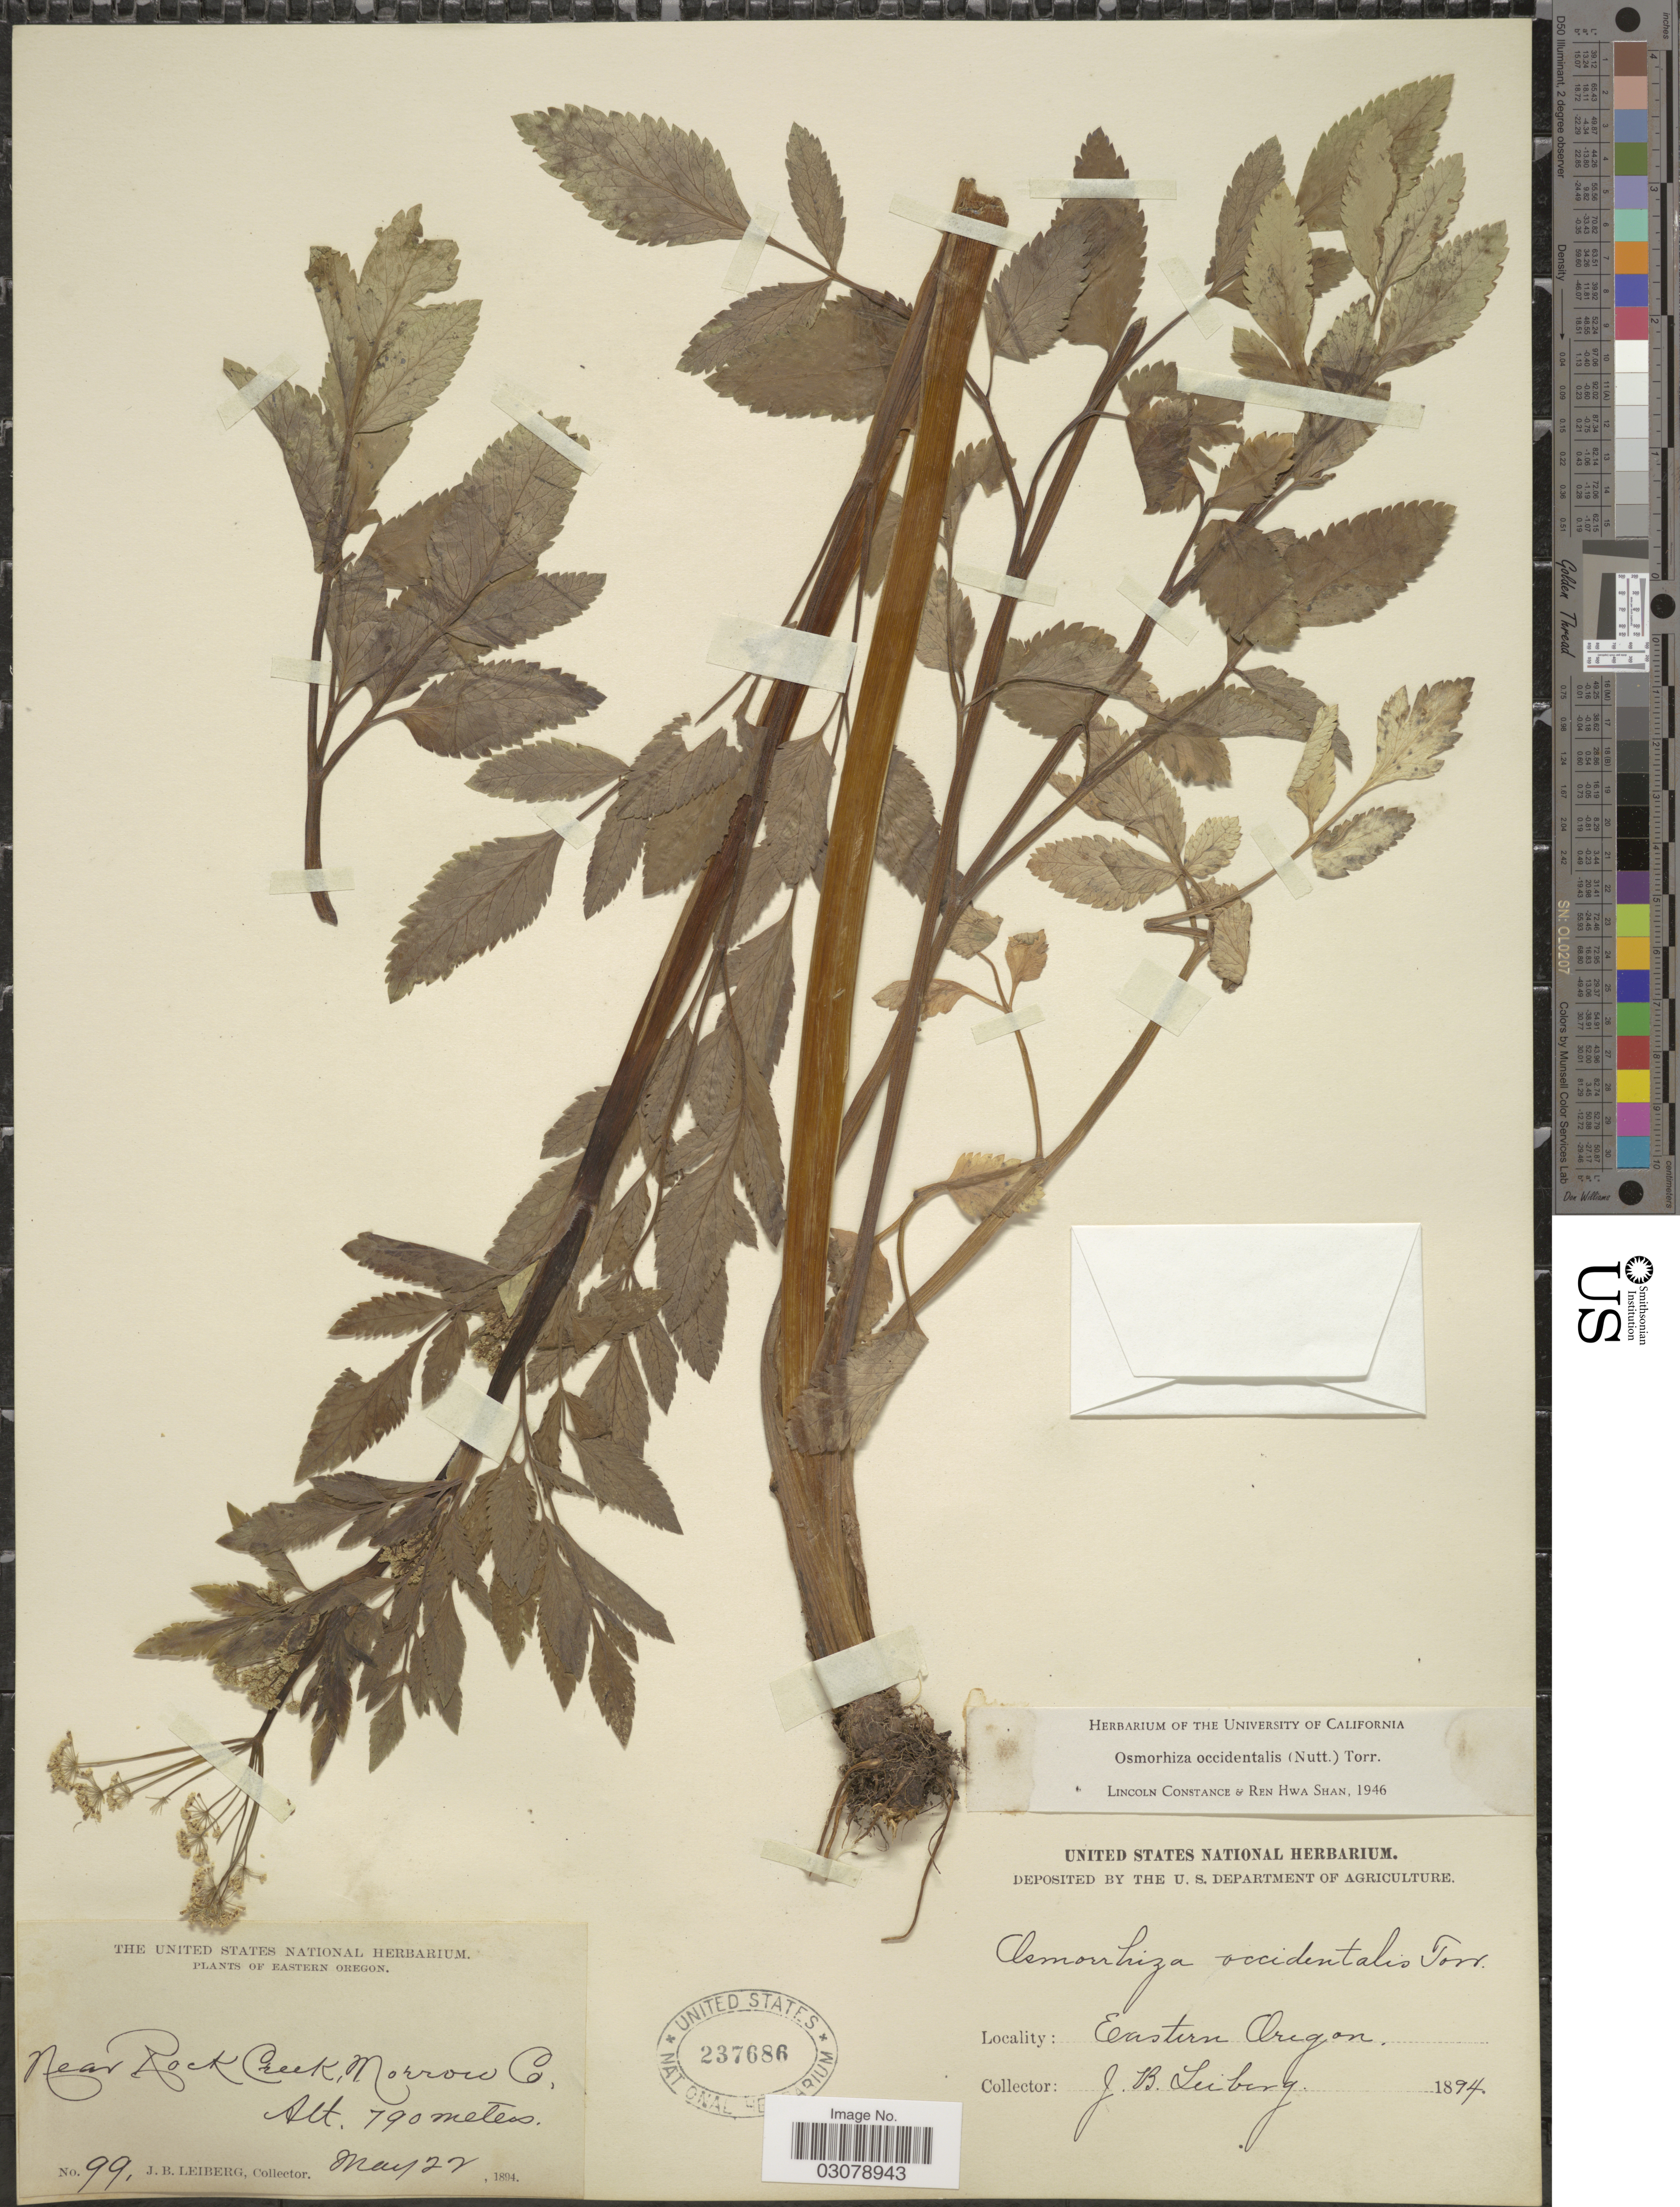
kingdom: Plantae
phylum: Tracheophyta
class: Magnoliopsida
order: Apiales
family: Apiaceae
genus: Osmorhiza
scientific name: Osmorhiza occidentalis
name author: (Nutt.) Torr.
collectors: J. B. Leiberg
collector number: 99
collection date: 1894-05-22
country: United States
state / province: Oregon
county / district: Morrow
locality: Eastern Oregon, Near Rock Creek, Morrow Co.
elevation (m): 790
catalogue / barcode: US 237686